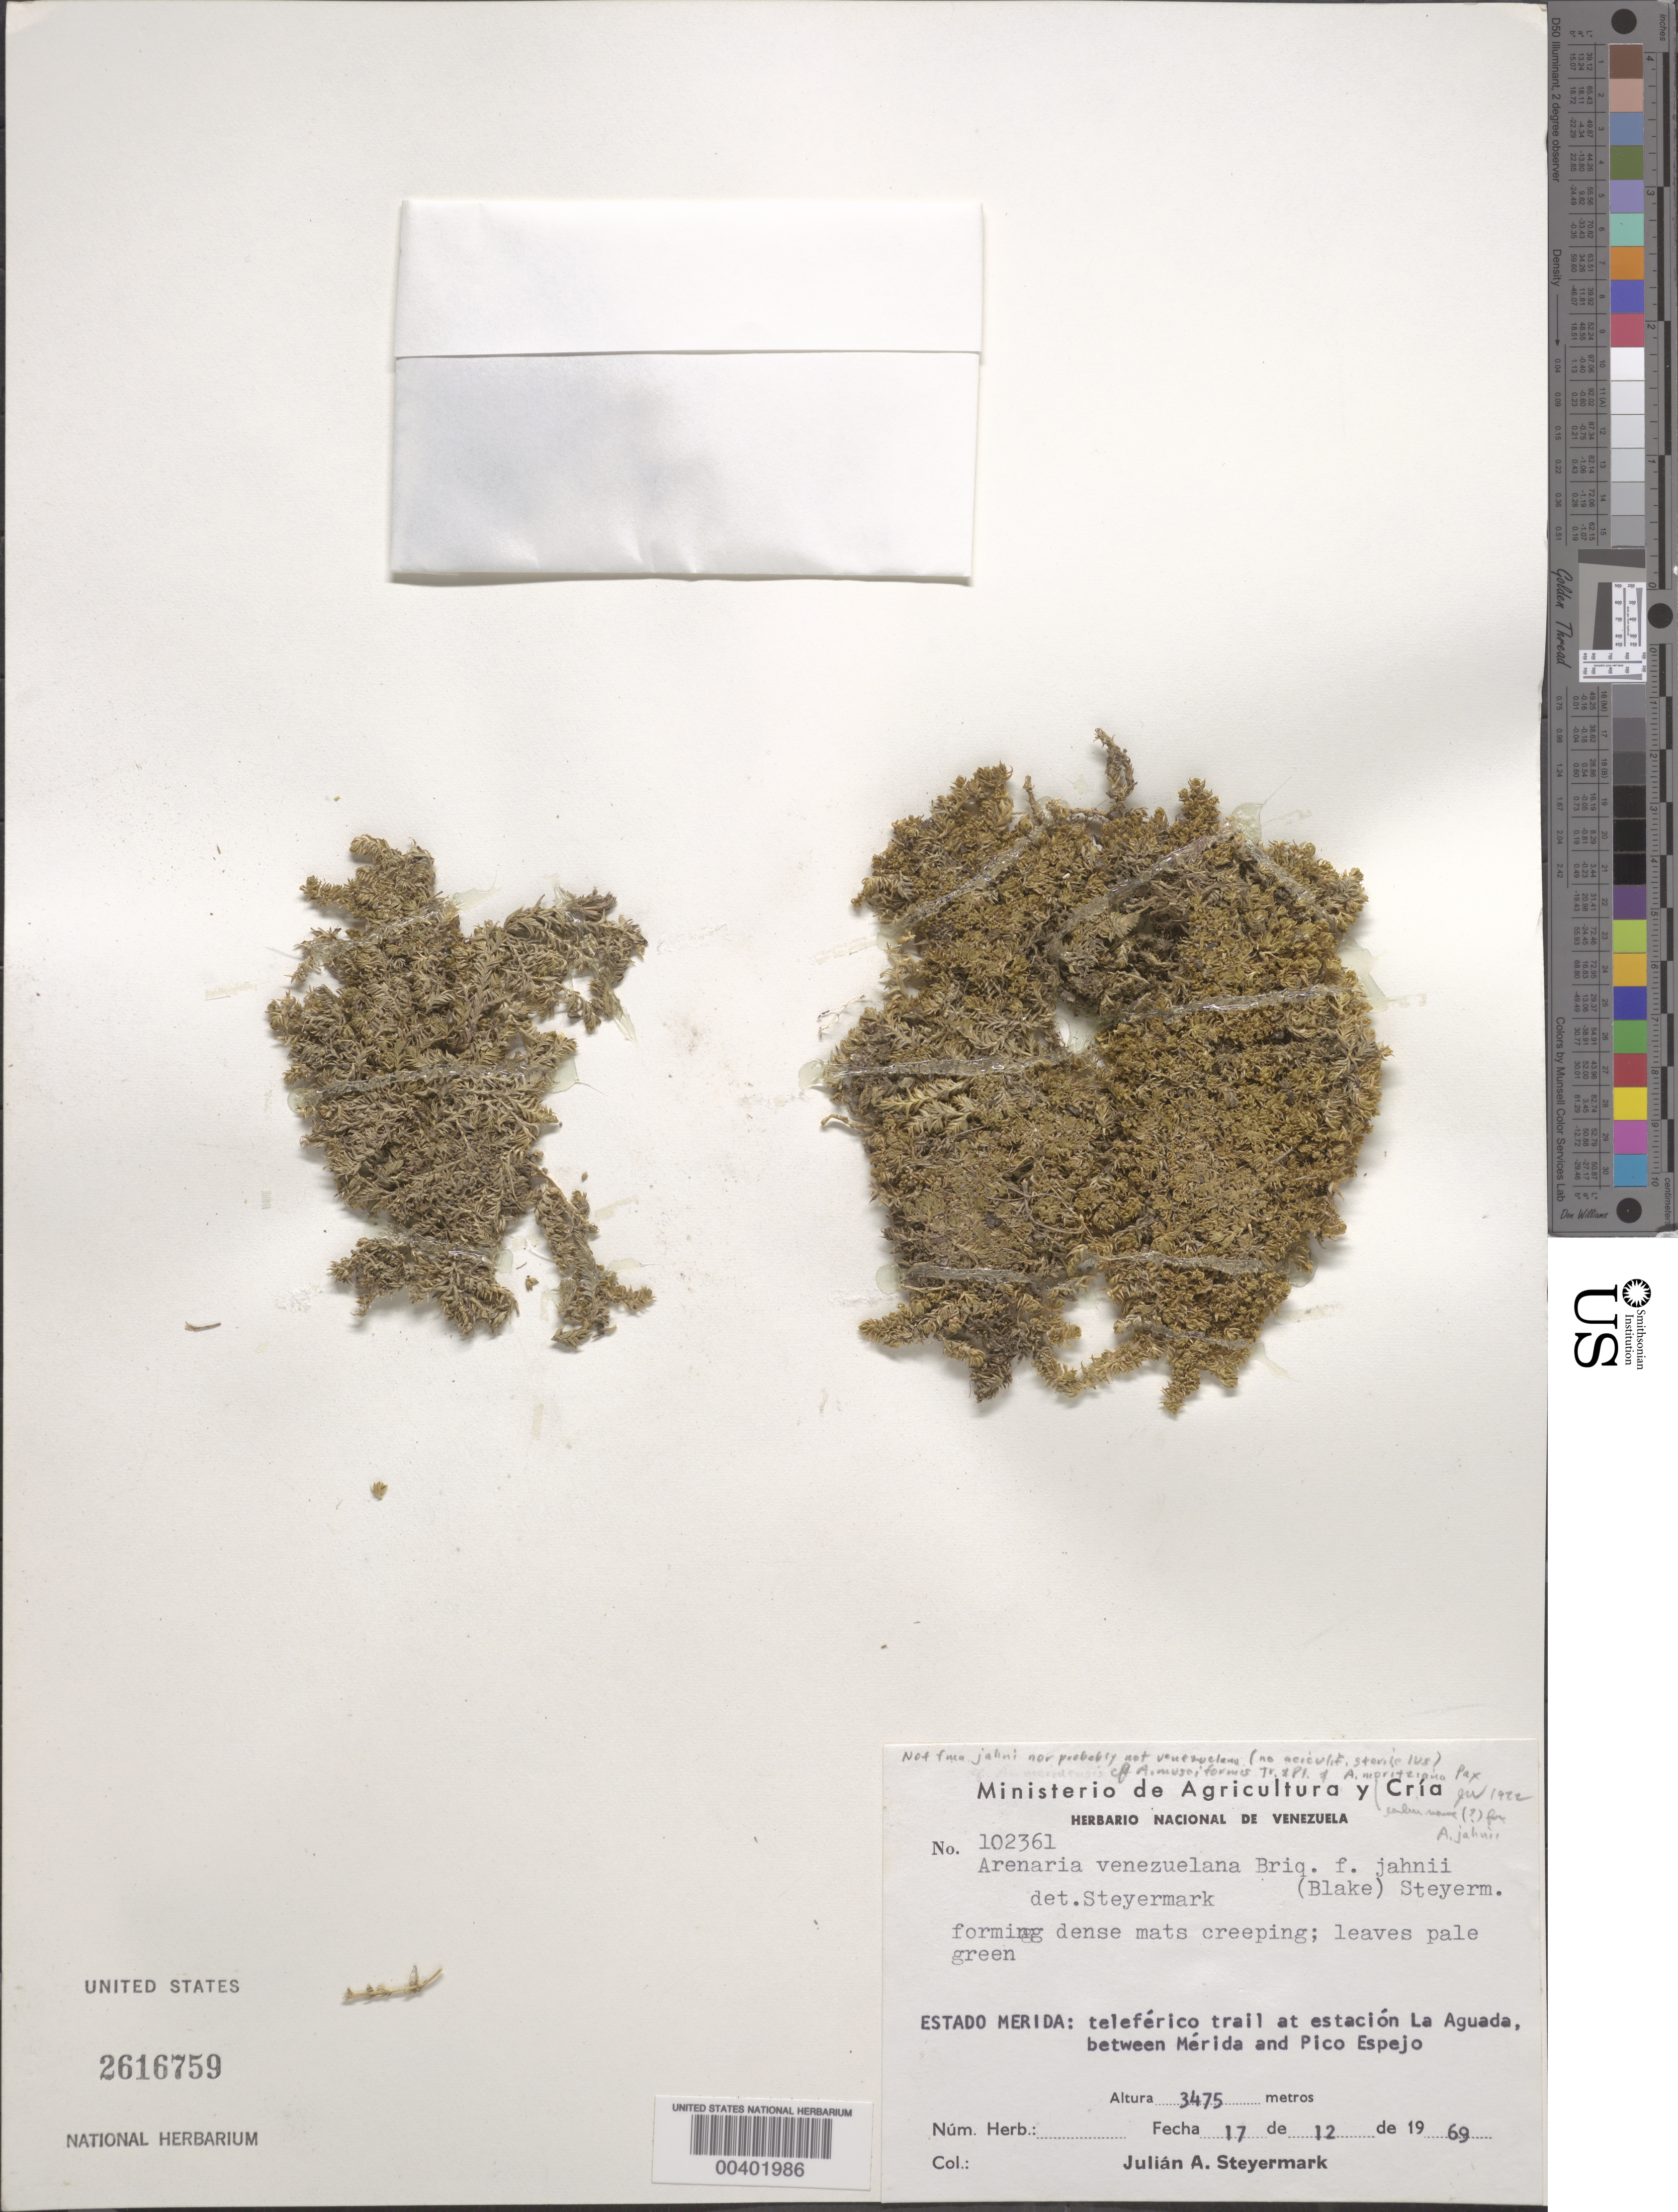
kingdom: Plantae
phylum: Tracheophyta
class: Magnoliopsida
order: Caryophyllales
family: Caryophyllaceae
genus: Arenaria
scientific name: Arenaria venezuelana f. jahnii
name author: (S.F. Blake) Steyerm.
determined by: Steyermark, Julian A., (VEN)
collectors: J. Steyermark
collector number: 102361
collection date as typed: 17 Dec 1969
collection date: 1969-12-17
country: Venezuela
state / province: Mérida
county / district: Libertador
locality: Teleférico trail at estación La Aguada, between Mérida and Pico Espejo. Aguada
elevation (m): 3475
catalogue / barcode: US 2616759